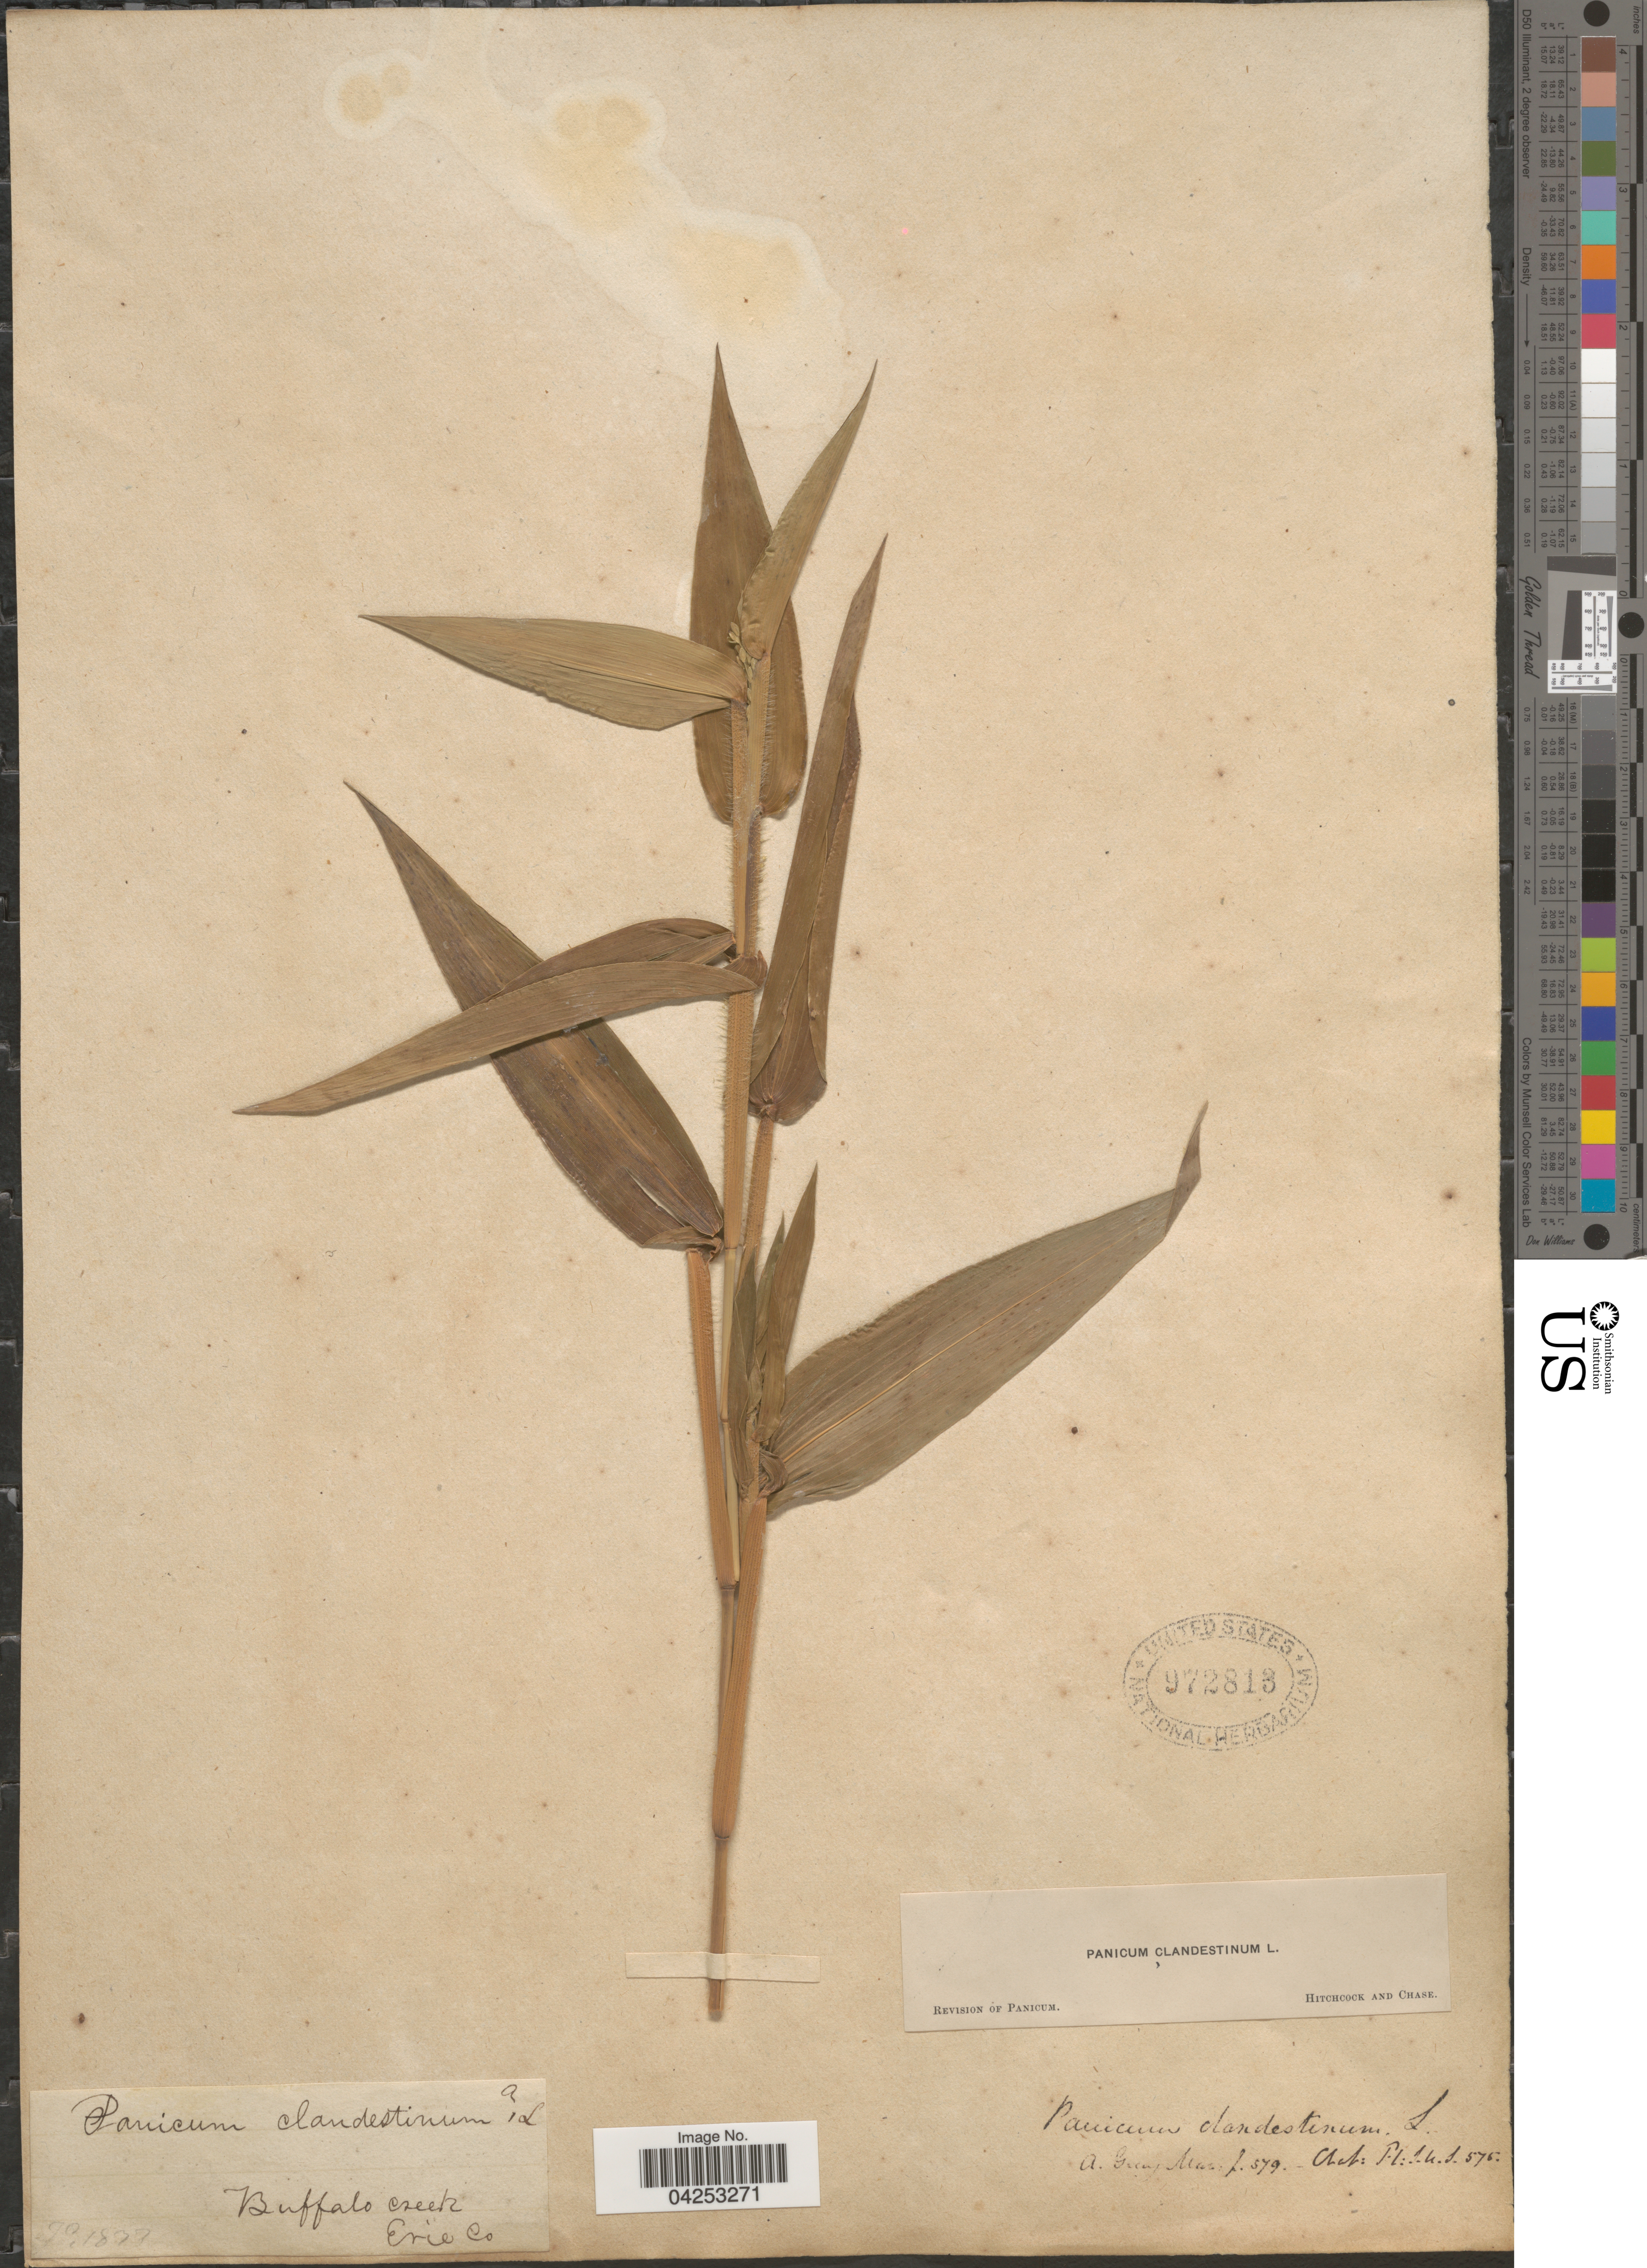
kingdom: Plantae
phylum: Tracheophyta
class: Liliopsida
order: Poales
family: Poaceae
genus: Dichanthelium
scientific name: Dichanthelium clandestinum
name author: (L.) Gould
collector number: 701837*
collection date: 1837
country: United States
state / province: New York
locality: Buffalo creek, Erie Co.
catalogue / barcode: US 972813